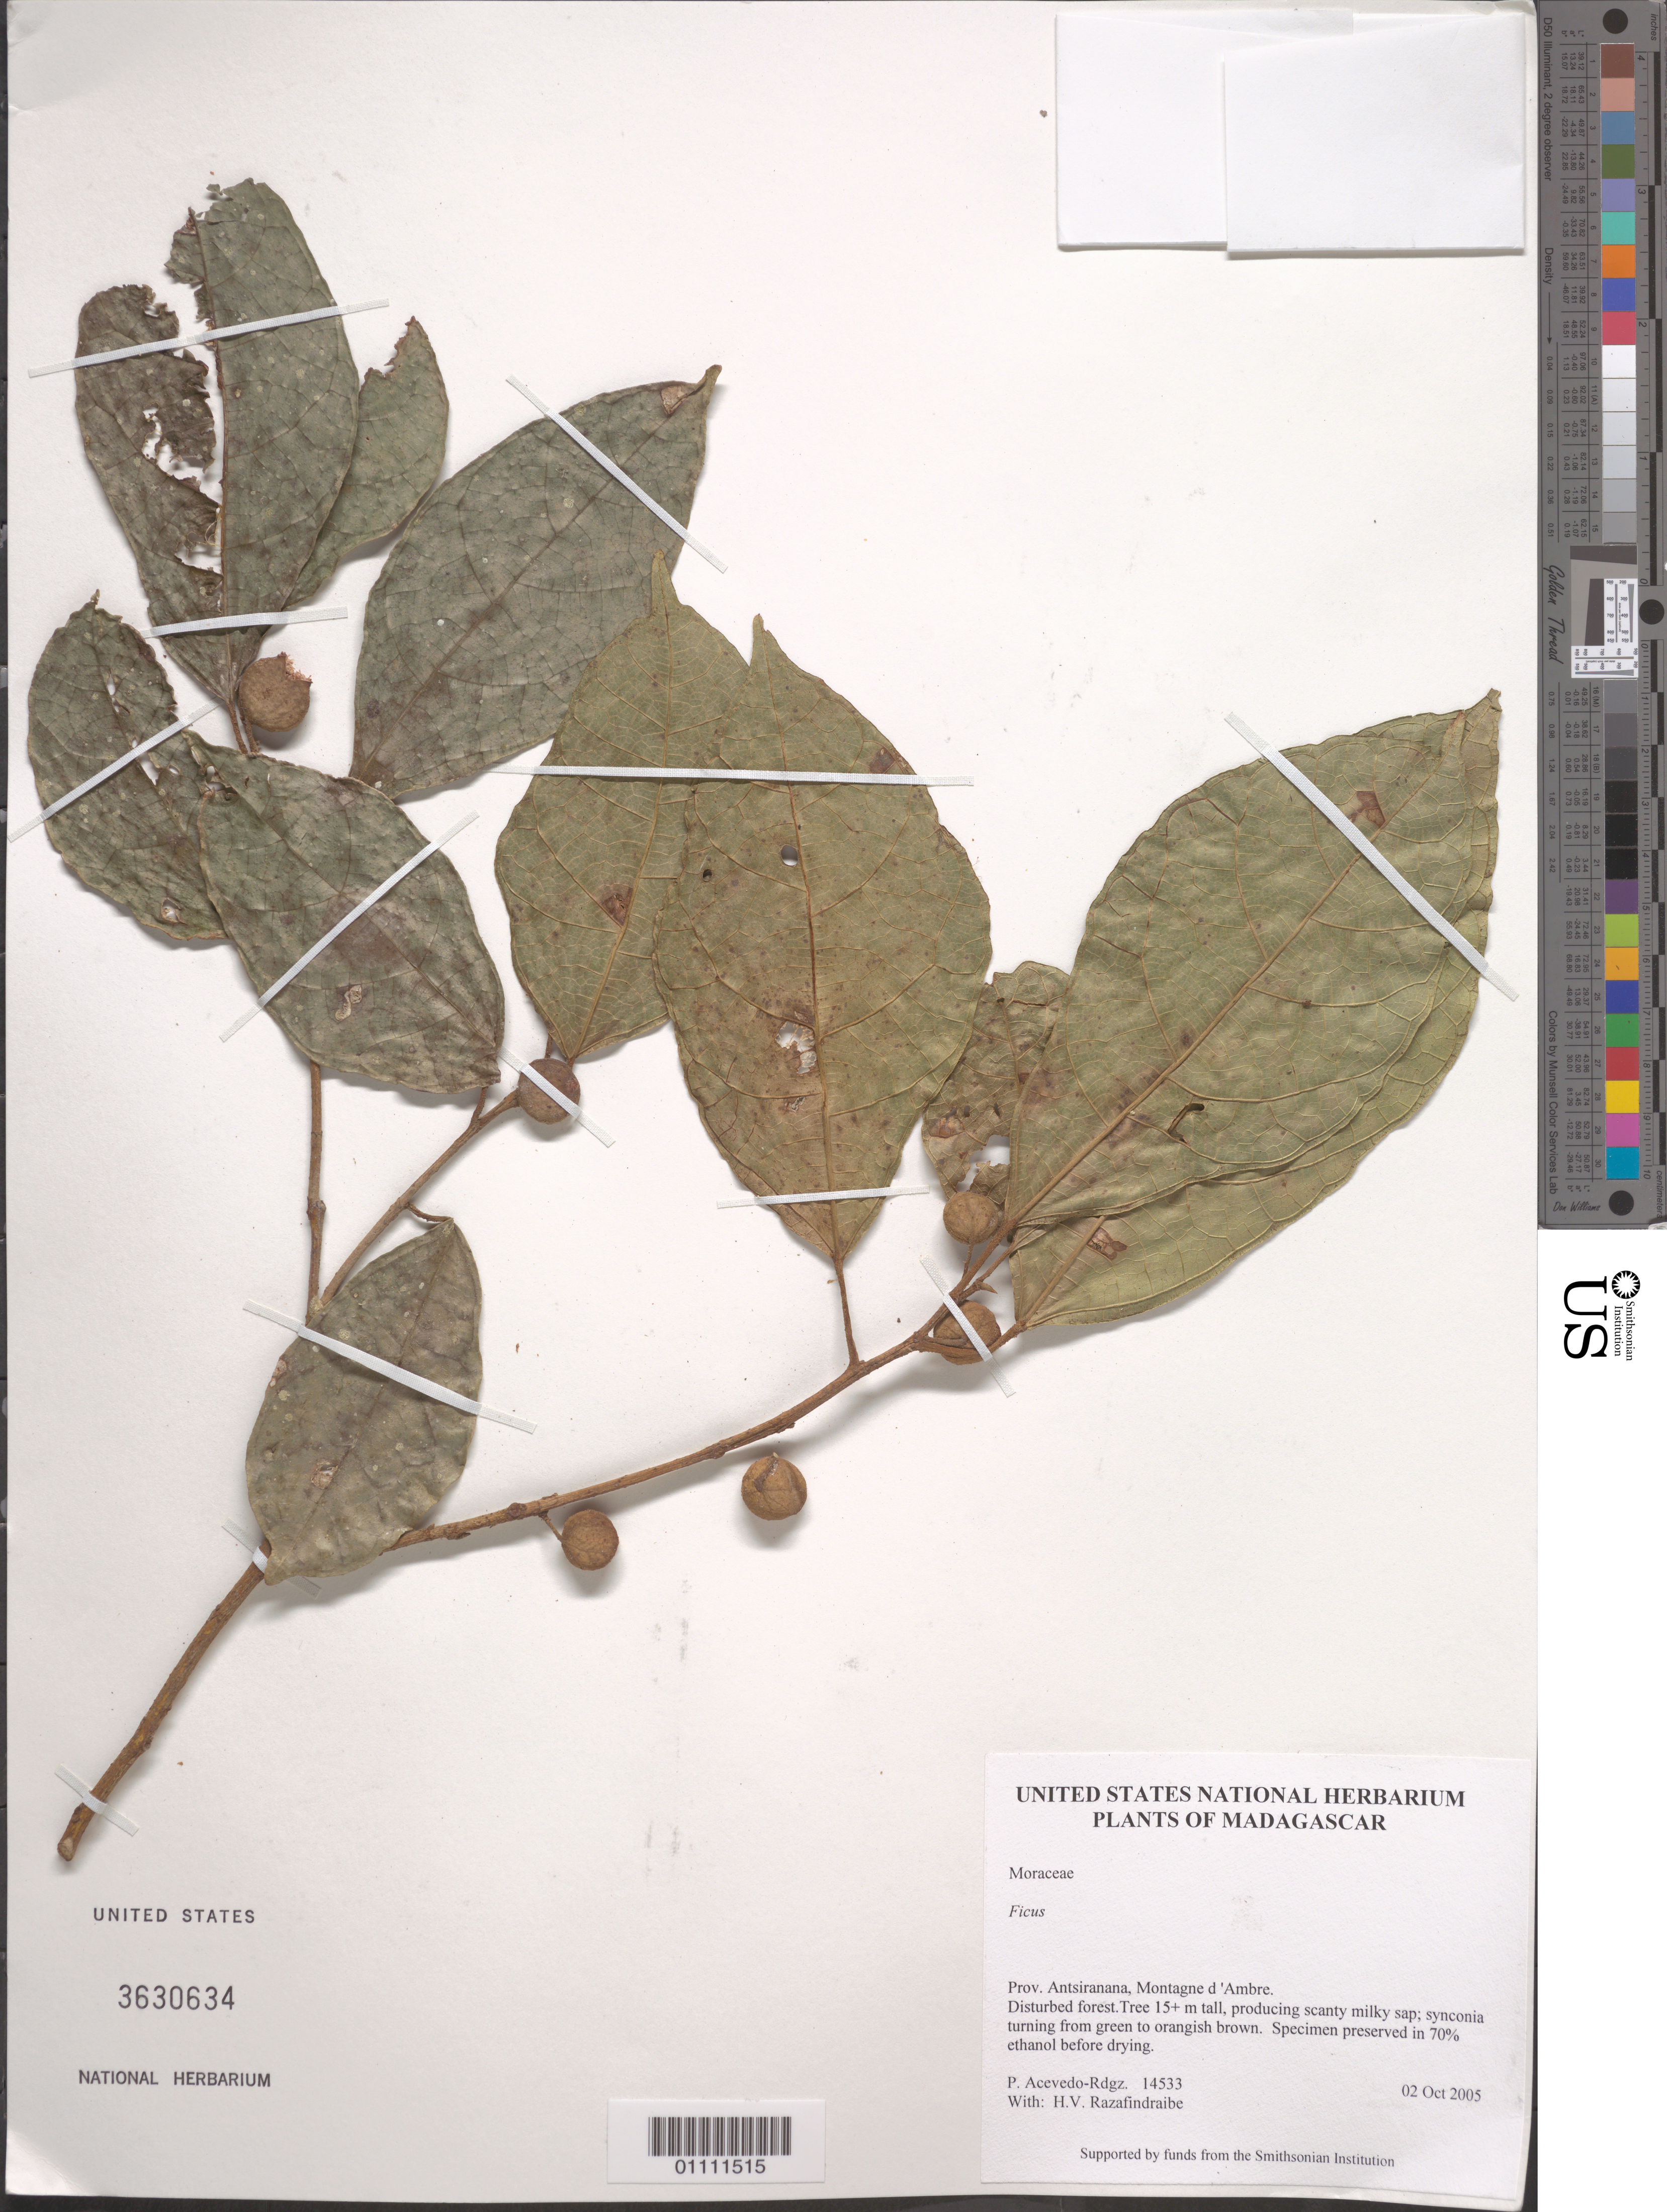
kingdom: Plantae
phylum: Tracheophyta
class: Magnoliopsida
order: Rosales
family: Moraceae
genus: Ficus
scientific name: Ficus sp.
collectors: P. Acevedo-Rodr. & H. Razafindraibe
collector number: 14533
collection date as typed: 02 Oct 2005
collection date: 2005-10-02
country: Madagascar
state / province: Diana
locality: Prov. Antsiranana, Montagne d 'Ambre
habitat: Disturbed forest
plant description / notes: US, MO, K, P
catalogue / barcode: US 3630634